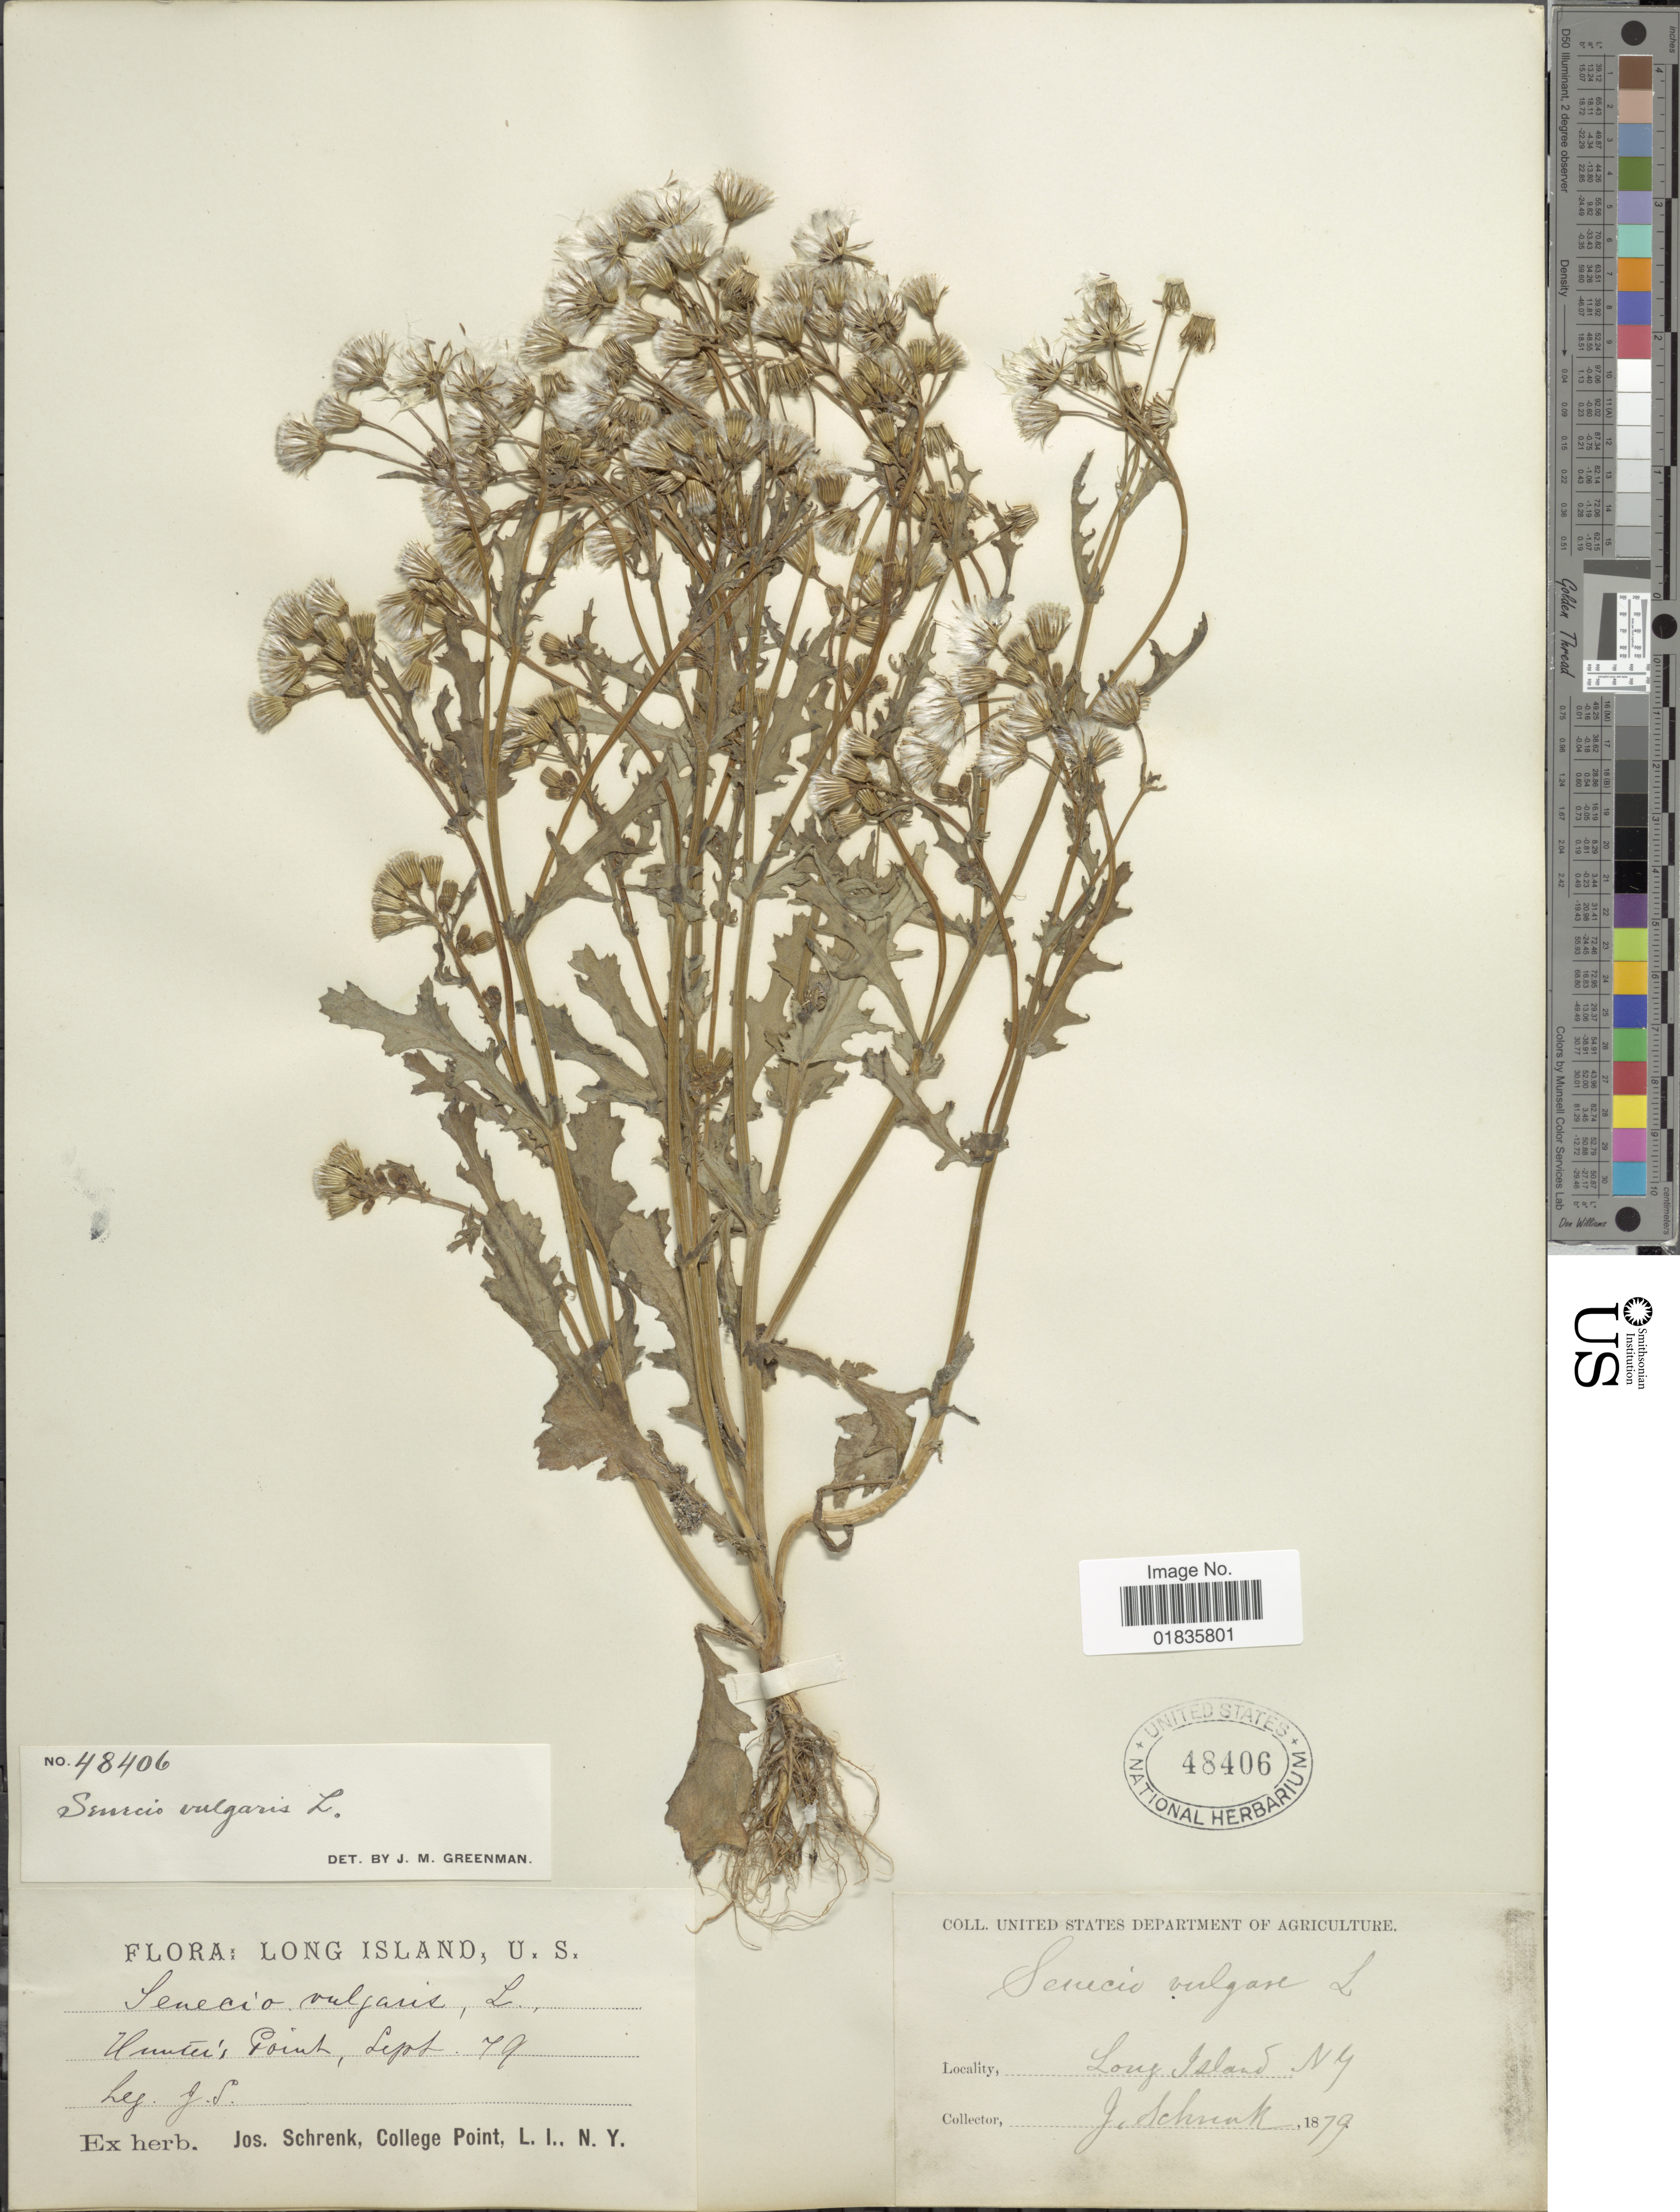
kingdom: Plantae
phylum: Tracheophyta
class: Magnoliopsida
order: Asterales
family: Asteraceae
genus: Senecio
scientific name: Senecio vulgaris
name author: L.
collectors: J. Schrenk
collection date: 1879-09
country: United States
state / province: New York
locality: Long Island, Long Island, Uunter's Point. [interpreted]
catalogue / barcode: US 48406